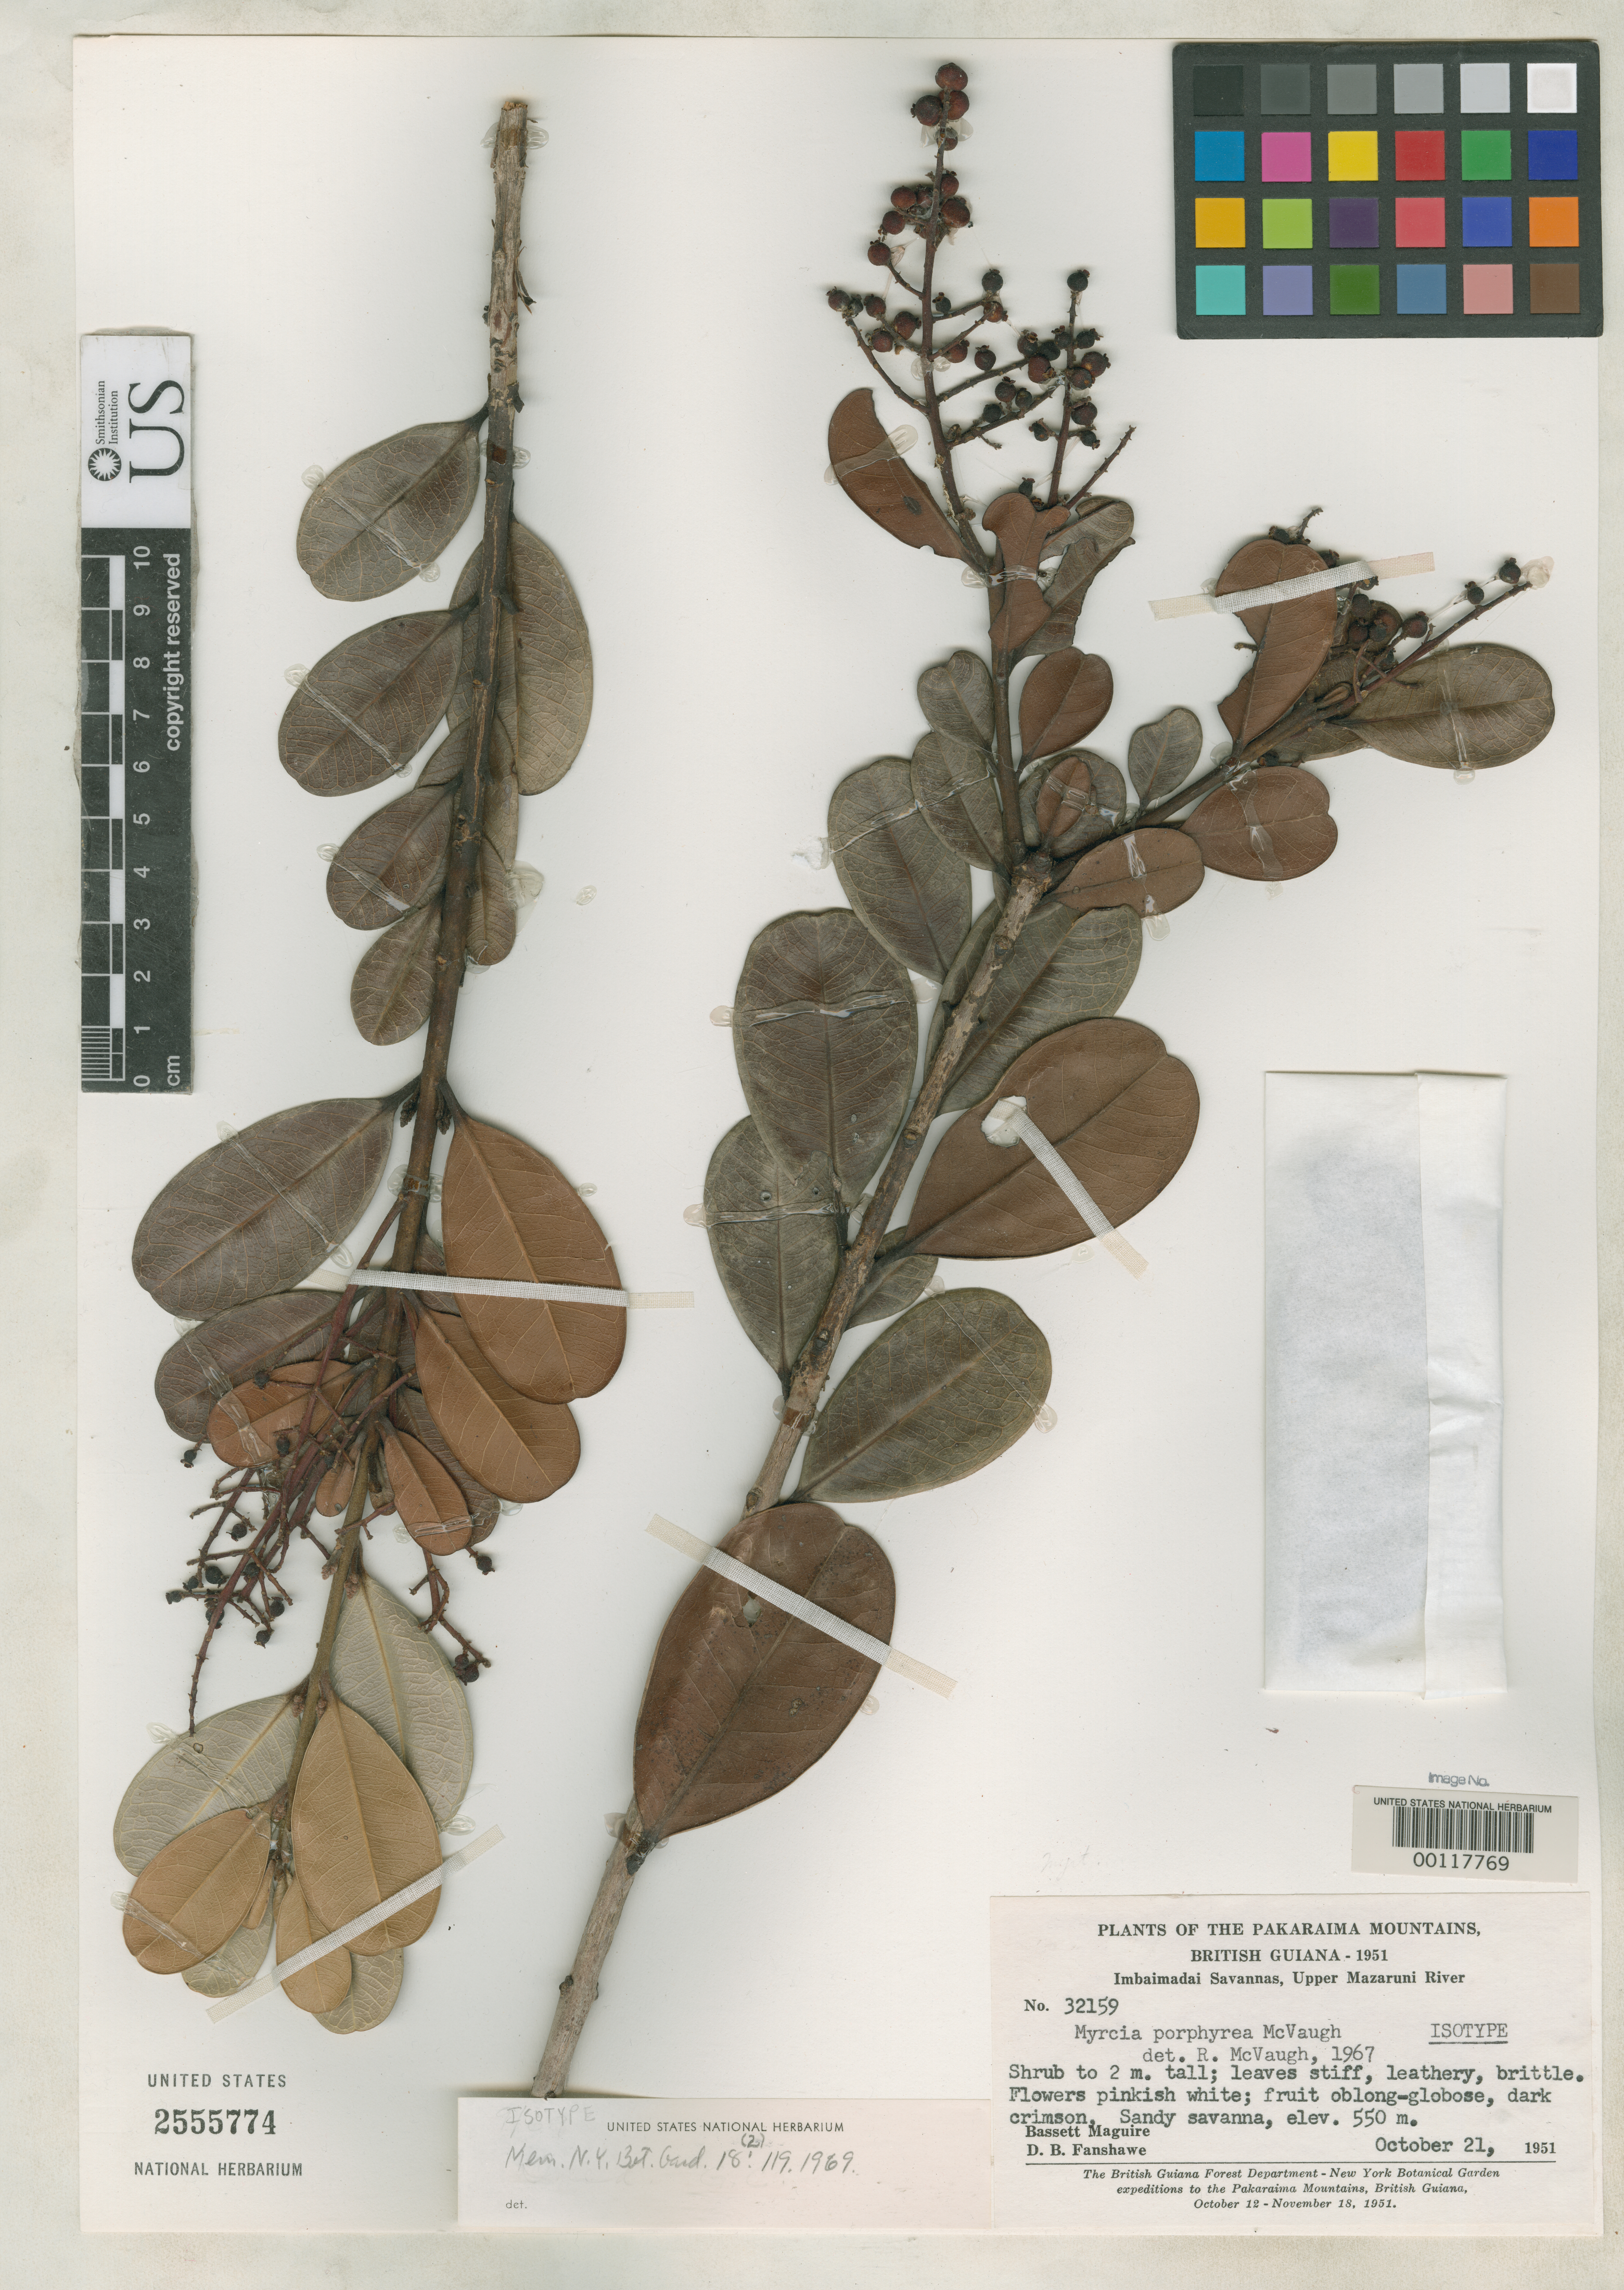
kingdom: Plantae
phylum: Tracheophyta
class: Magnoliopsida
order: Myrtales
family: Myrtaceae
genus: Myrcia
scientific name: Myrcia porphyrea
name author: McVaugh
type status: Isotype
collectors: B. Maguire & D. B. Fanshawe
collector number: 32159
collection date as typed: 21 Oct 1951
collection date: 1951-10-21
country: Guyana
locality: Upper Mazaruni River, Imbaima Daisavannas, Pakaraima Mts.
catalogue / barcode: US 2555774